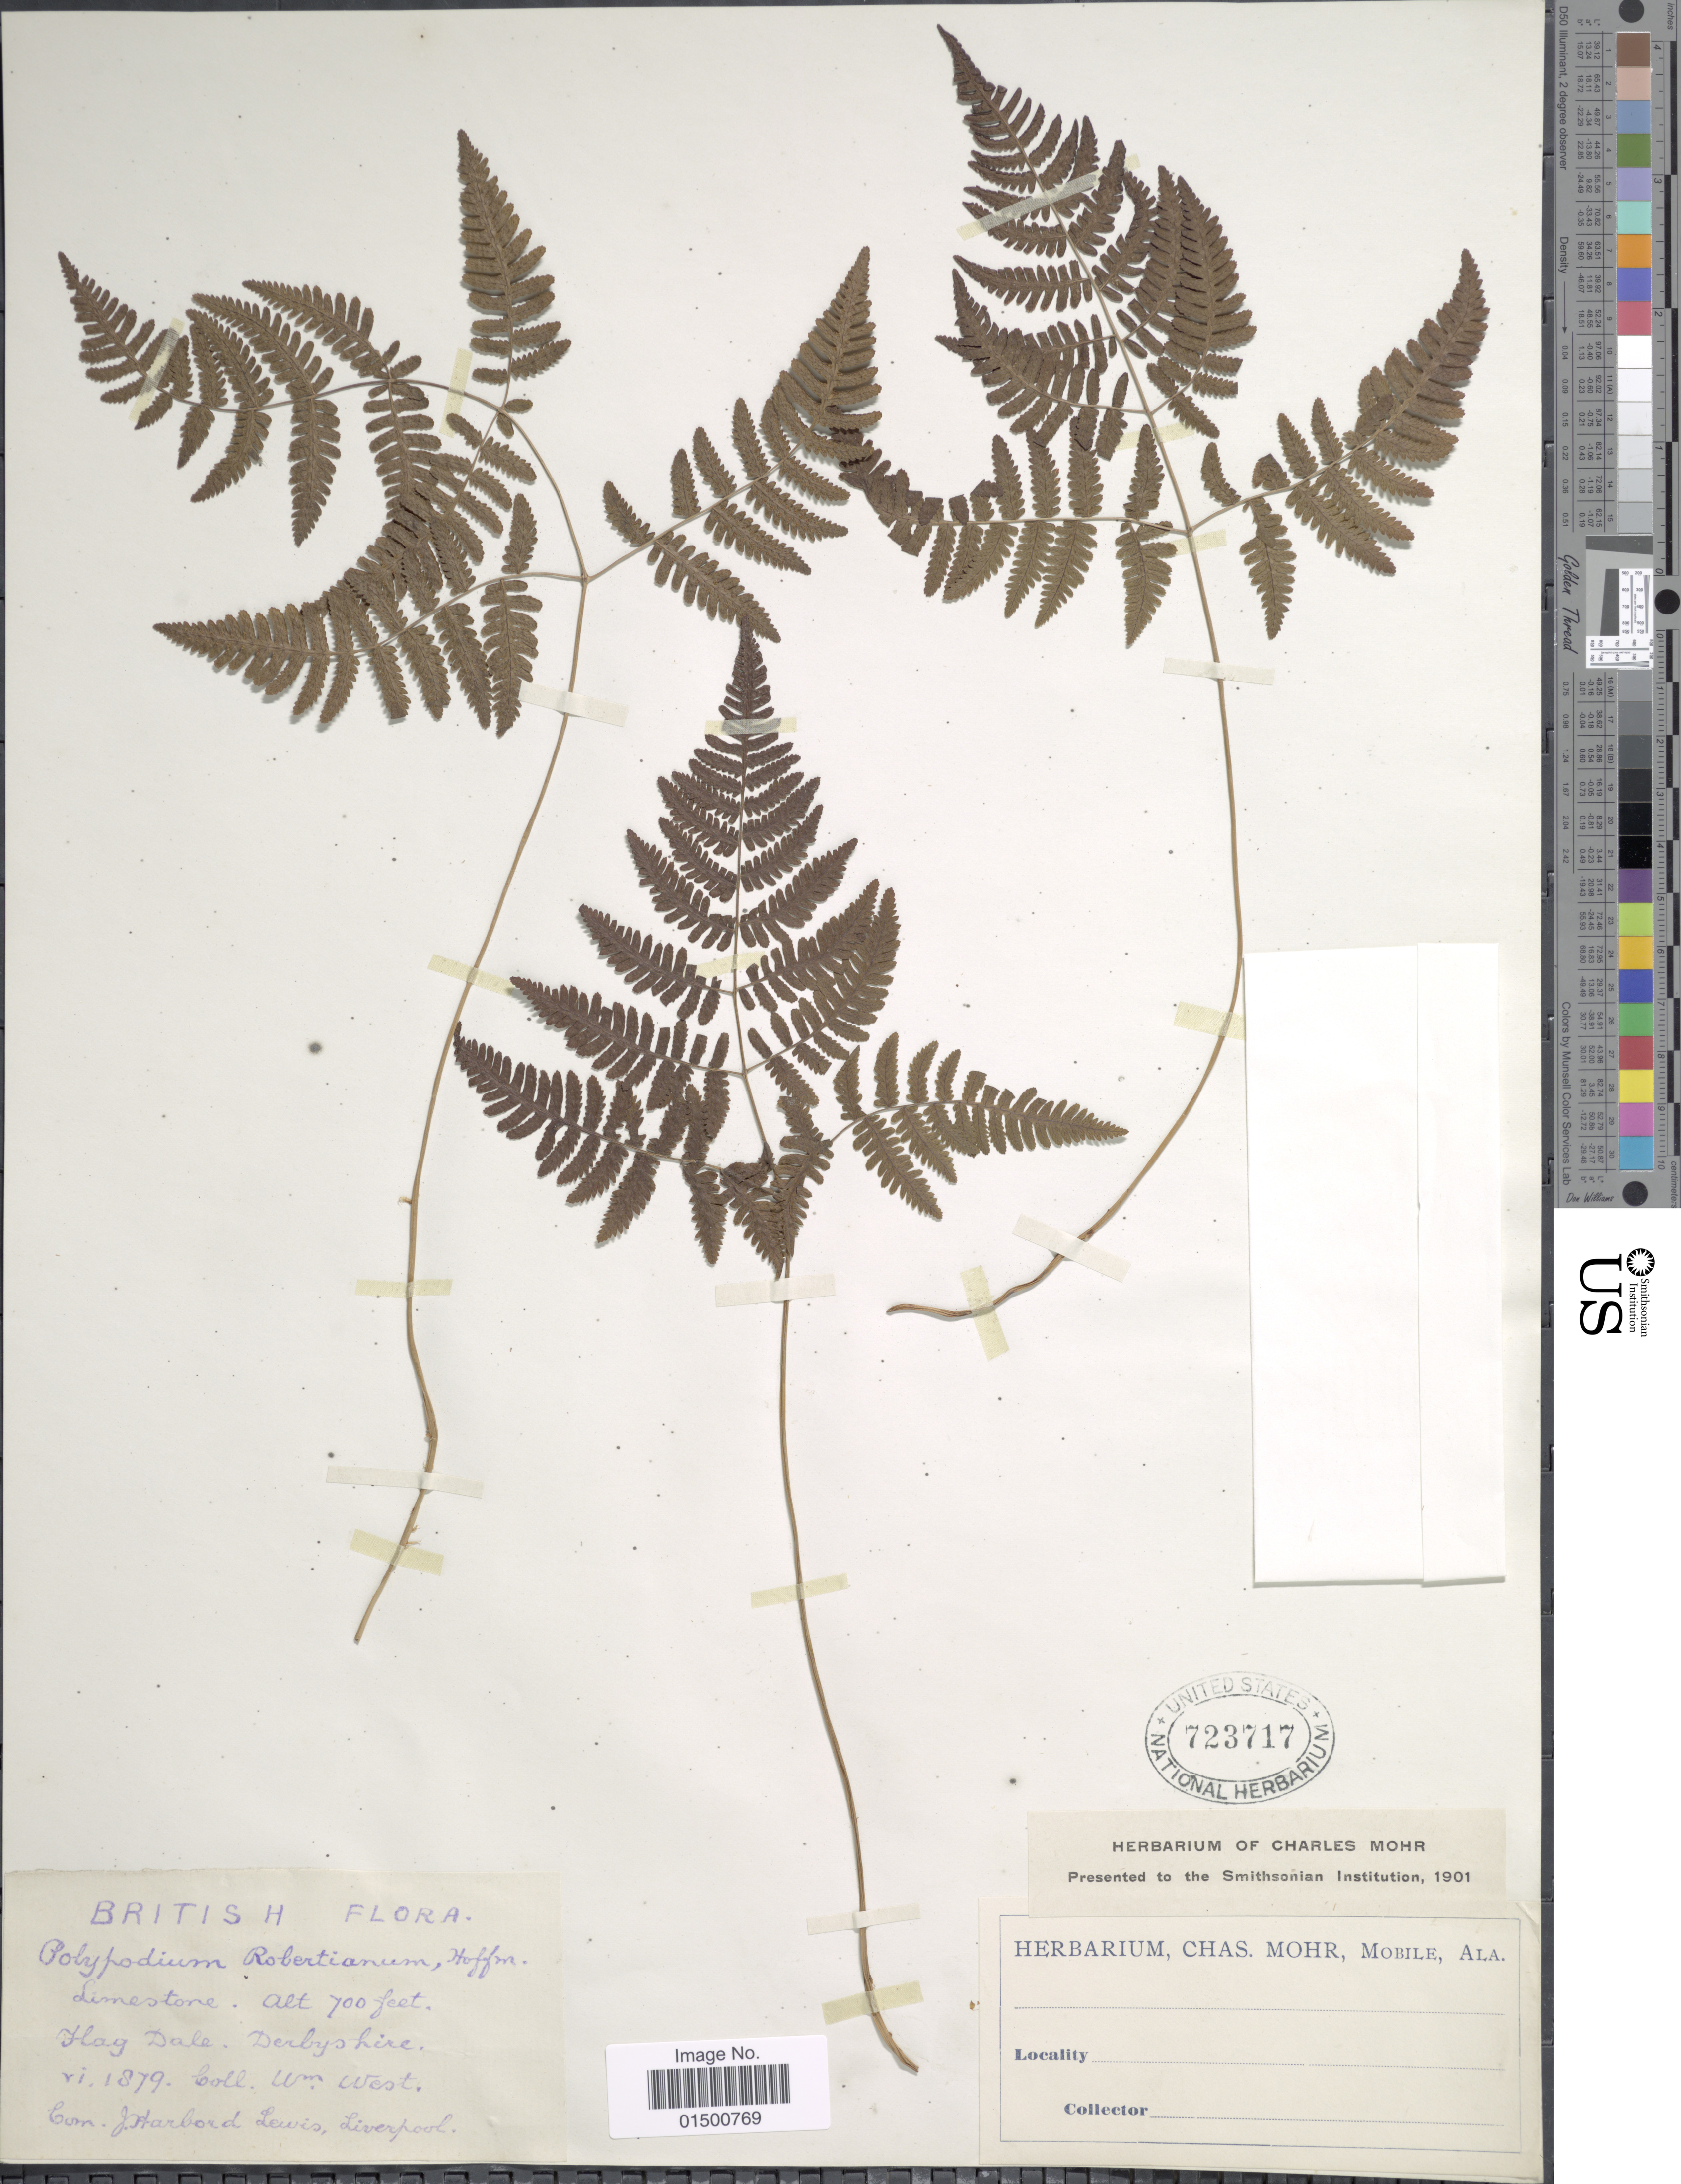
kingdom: Plantae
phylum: Tracheophyta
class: Polypodiopsida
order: Polypodiales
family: Cystopteridaceae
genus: Gymnocarpium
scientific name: Gymnocarpium robertianum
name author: (Hoffm.) Newman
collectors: W. West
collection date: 1879-06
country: United Kingdom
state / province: England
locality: Hag Dale, Derbyshire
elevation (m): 213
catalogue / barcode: US 723717